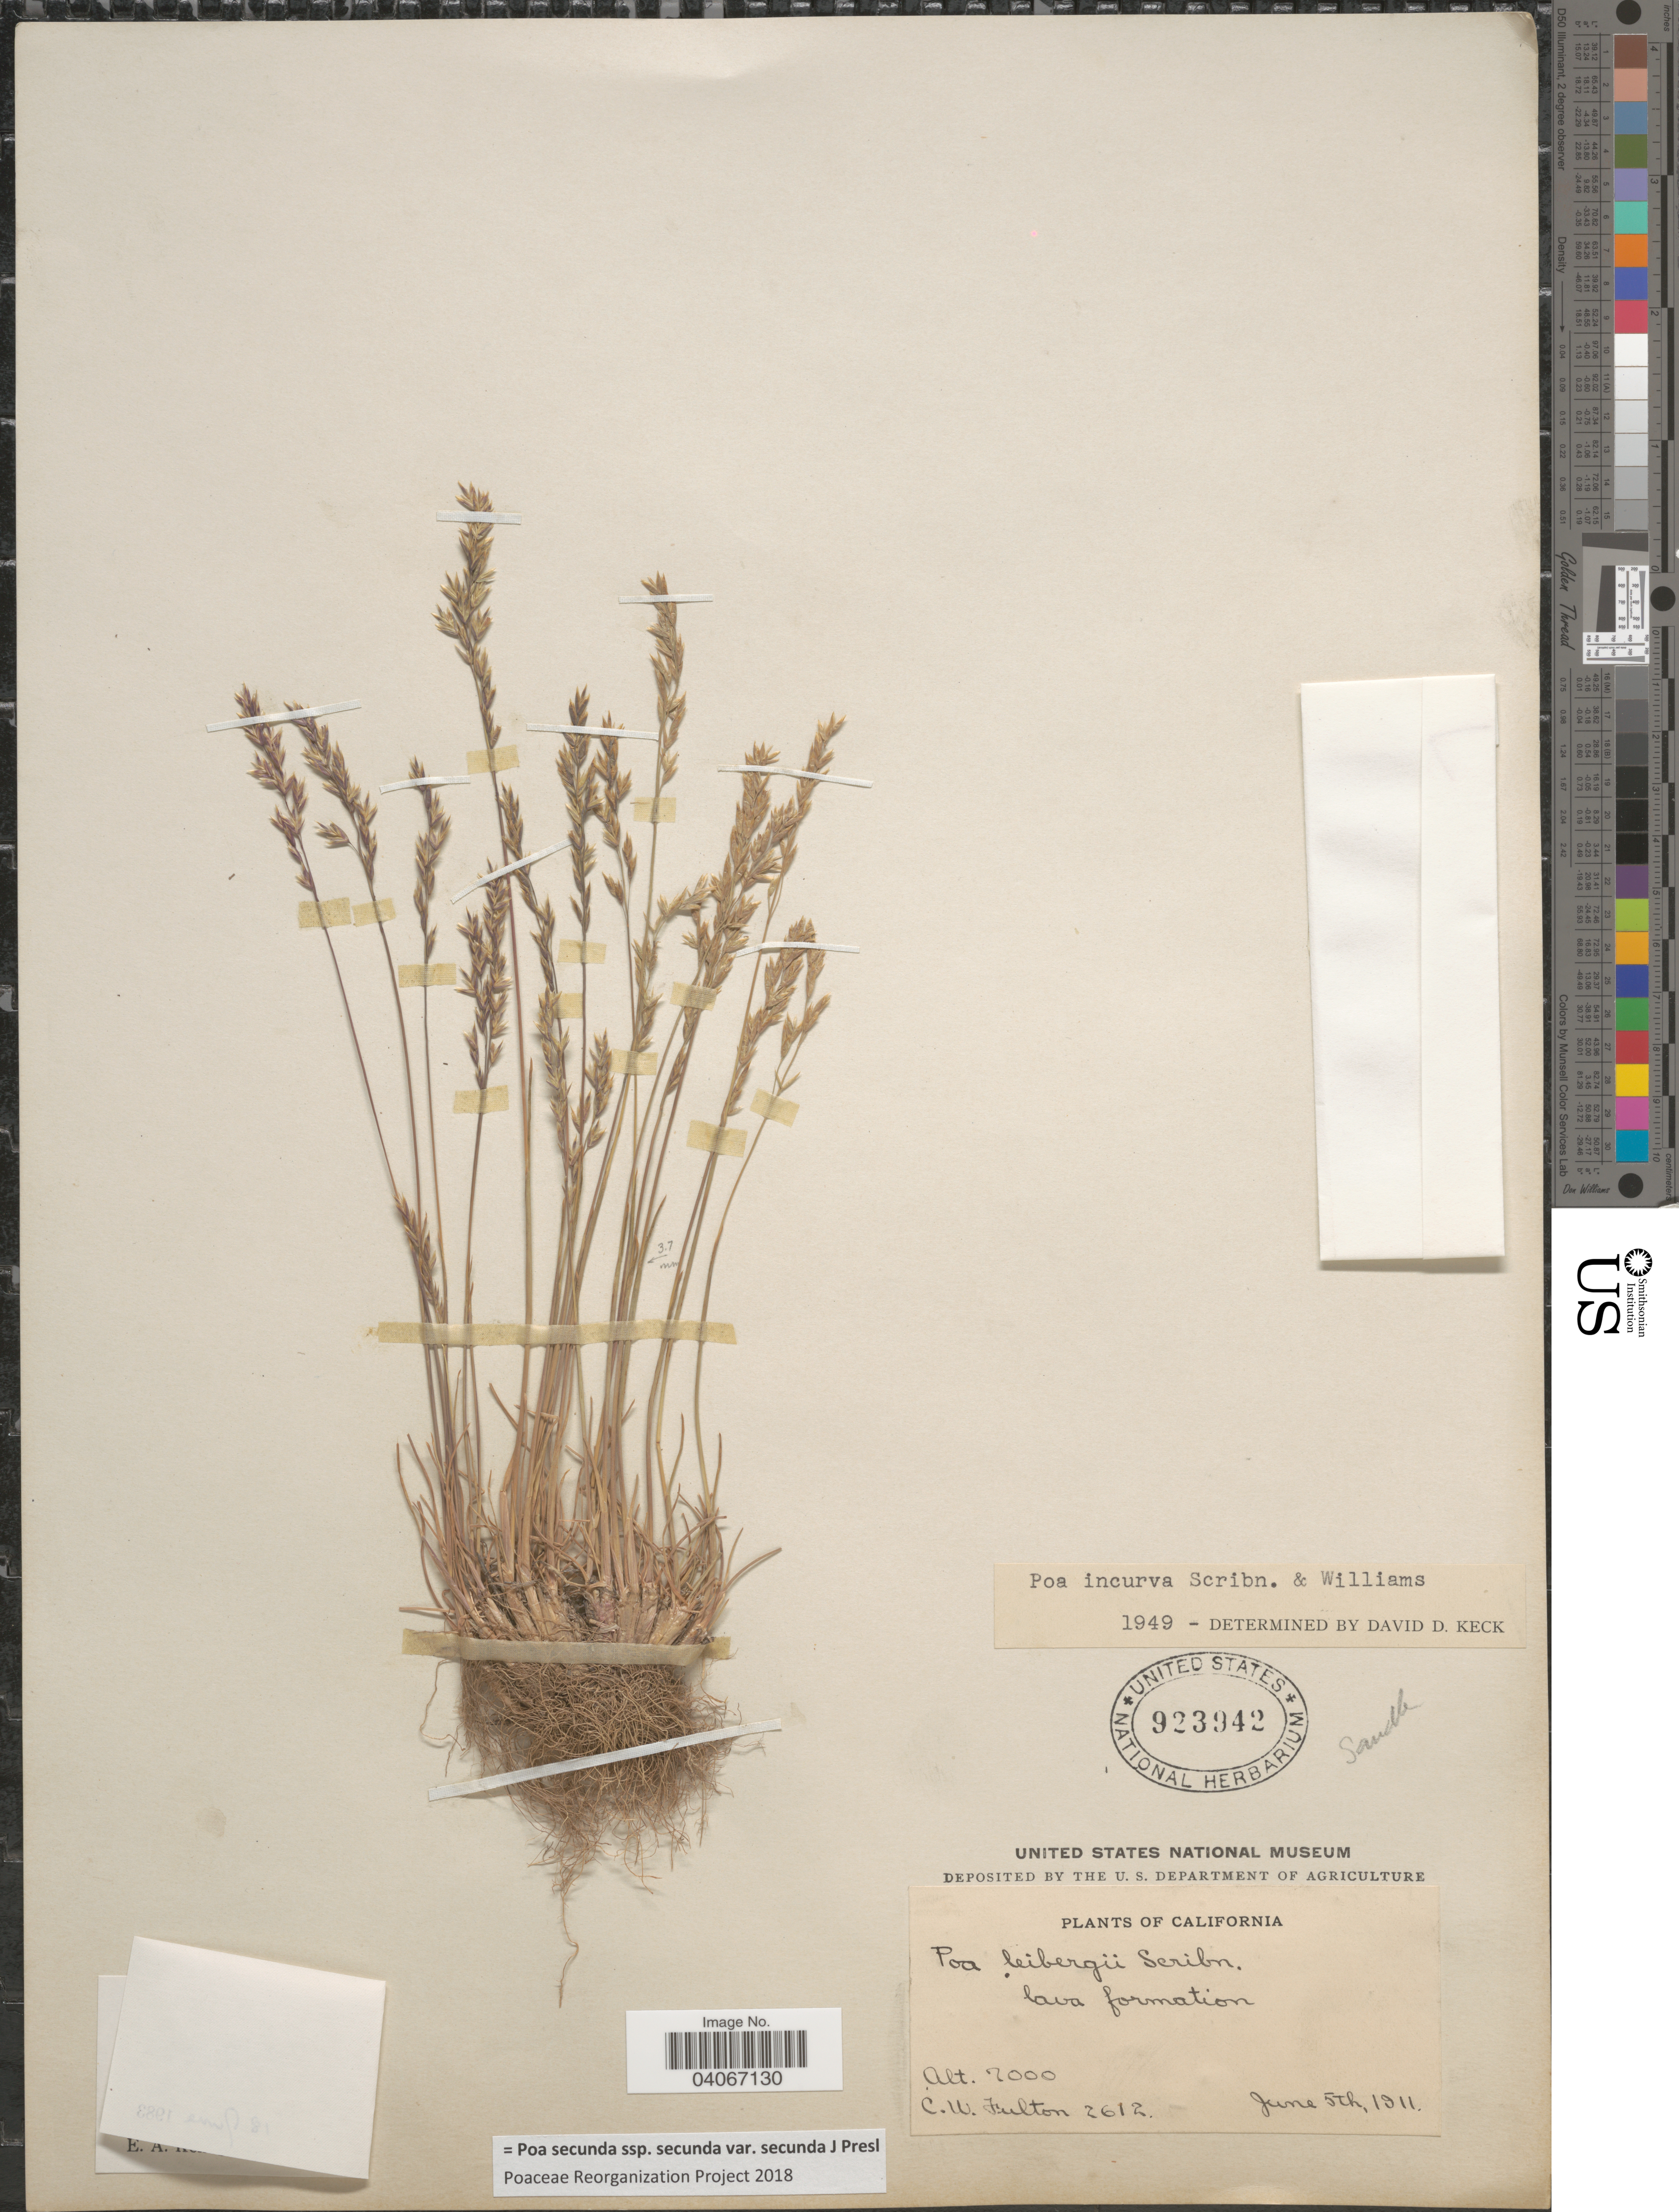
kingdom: Plantae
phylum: Tracheophyta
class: Liliopsida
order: Poales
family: Poaceae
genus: Poa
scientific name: Poa secunda subsp. secunda var. secunda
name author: J. Presl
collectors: C. Fulton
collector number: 2612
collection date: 1911-06-05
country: United States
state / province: California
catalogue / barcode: US 923942